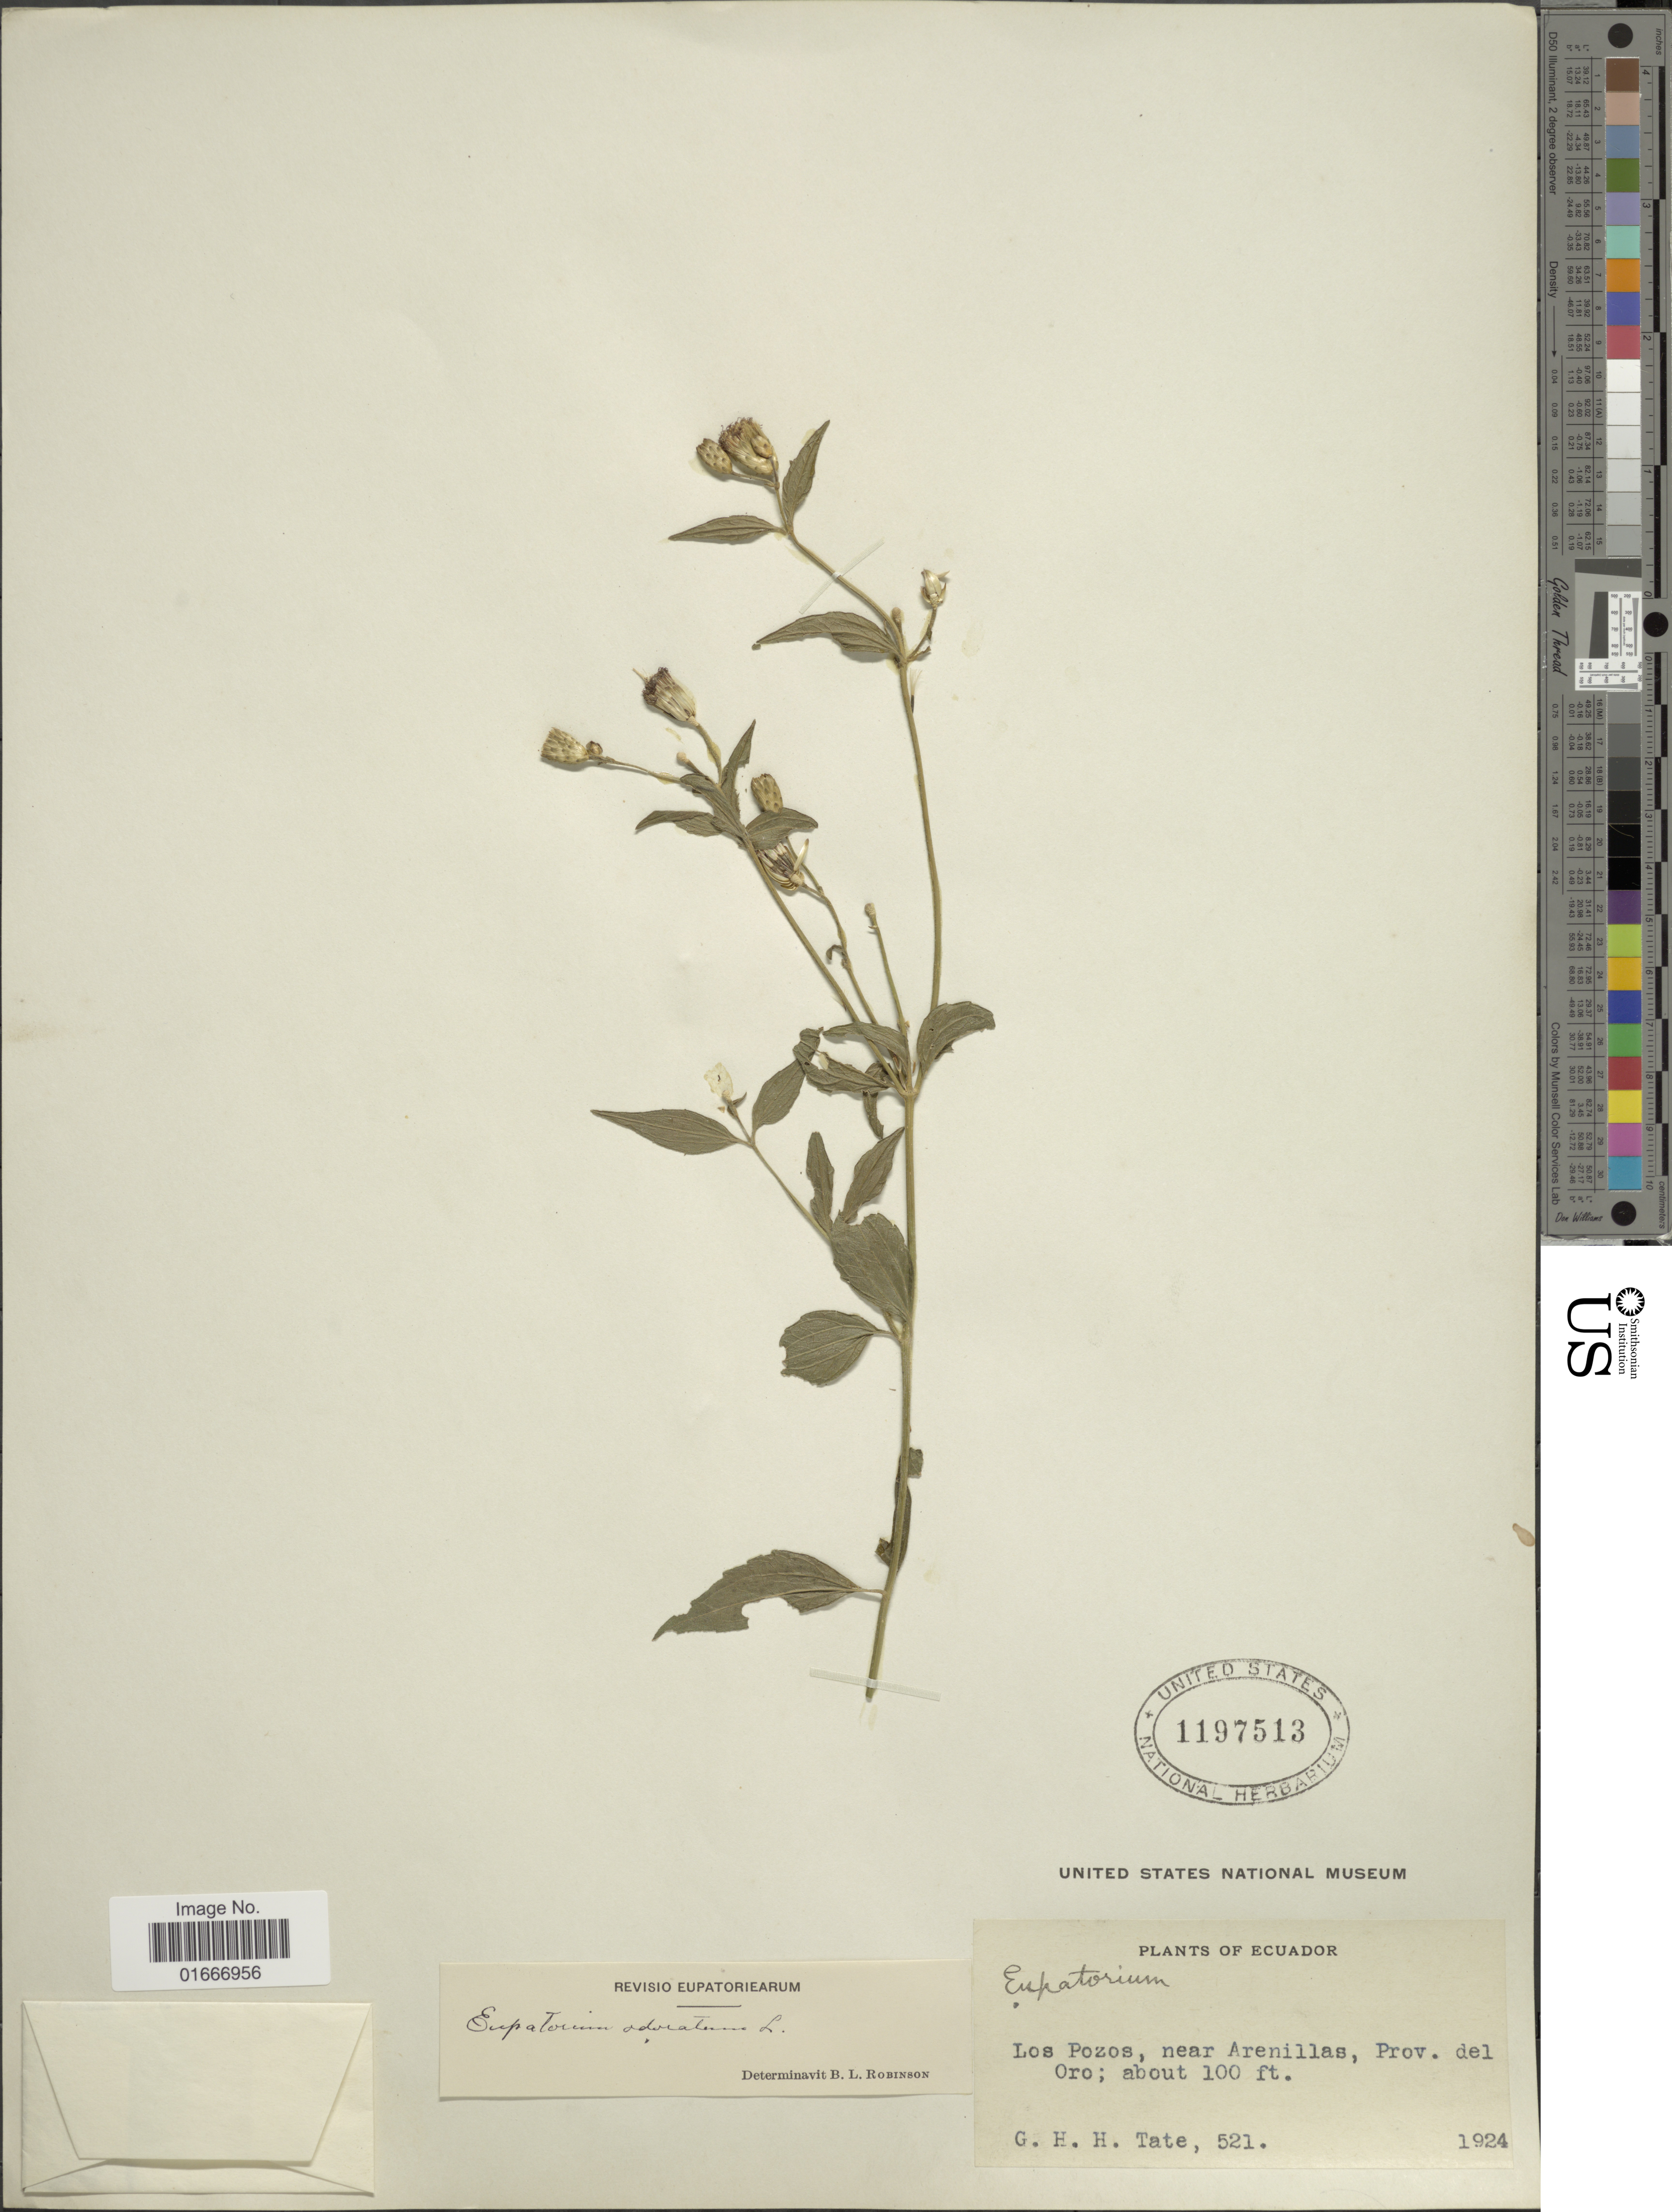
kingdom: Plantae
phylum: Tracheophyta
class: Magnoliopsida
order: Asterales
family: Asteraceae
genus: Chromolaena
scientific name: Chromolaena odorata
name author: (L.) R.M. King & H. Rob.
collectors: G. H. H.Tate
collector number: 521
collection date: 1924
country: Ecuador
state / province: El Oro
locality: Los Pozos, near Arenillas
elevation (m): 30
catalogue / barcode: US 1197513